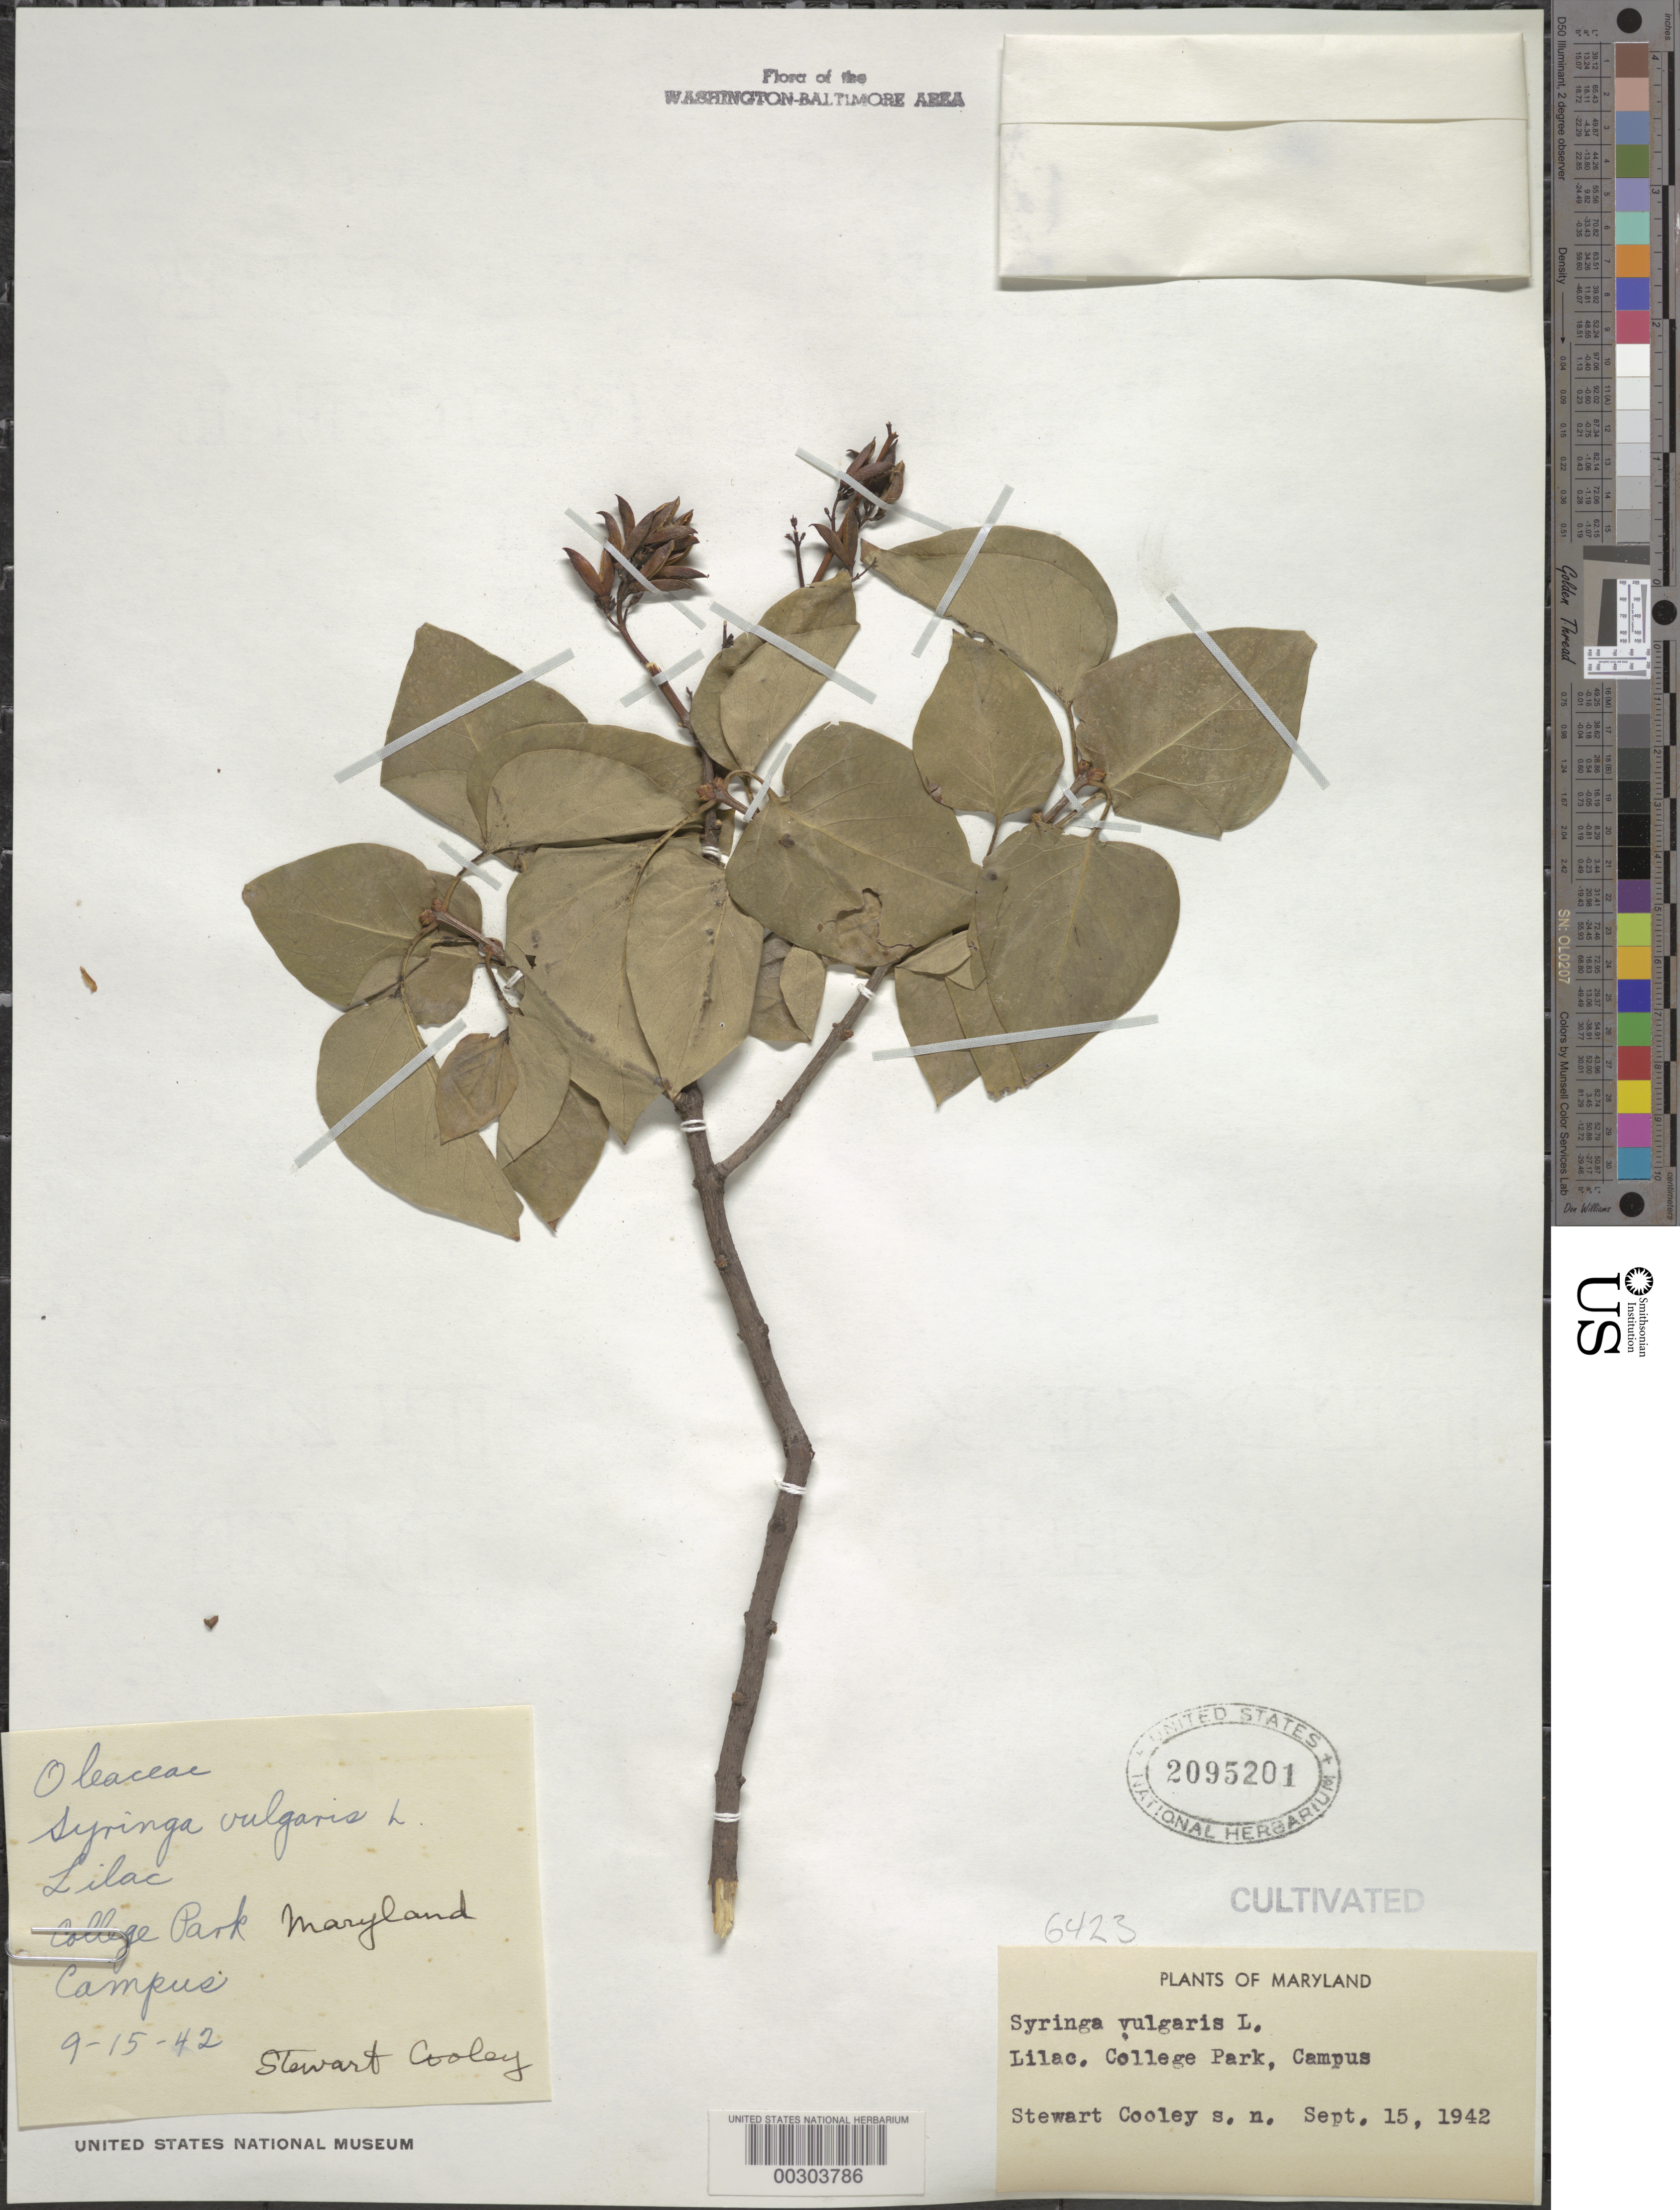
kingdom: Plantae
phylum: Tracheophyta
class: Magnoliopsida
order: Lamiales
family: Oleaceae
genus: Syringa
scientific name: Syringa vulgaris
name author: L.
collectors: S. Cooley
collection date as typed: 15 Sep 1942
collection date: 1942-09-15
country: United States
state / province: Maryland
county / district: Prince George's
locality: College Park, campus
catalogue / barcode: US 2095201